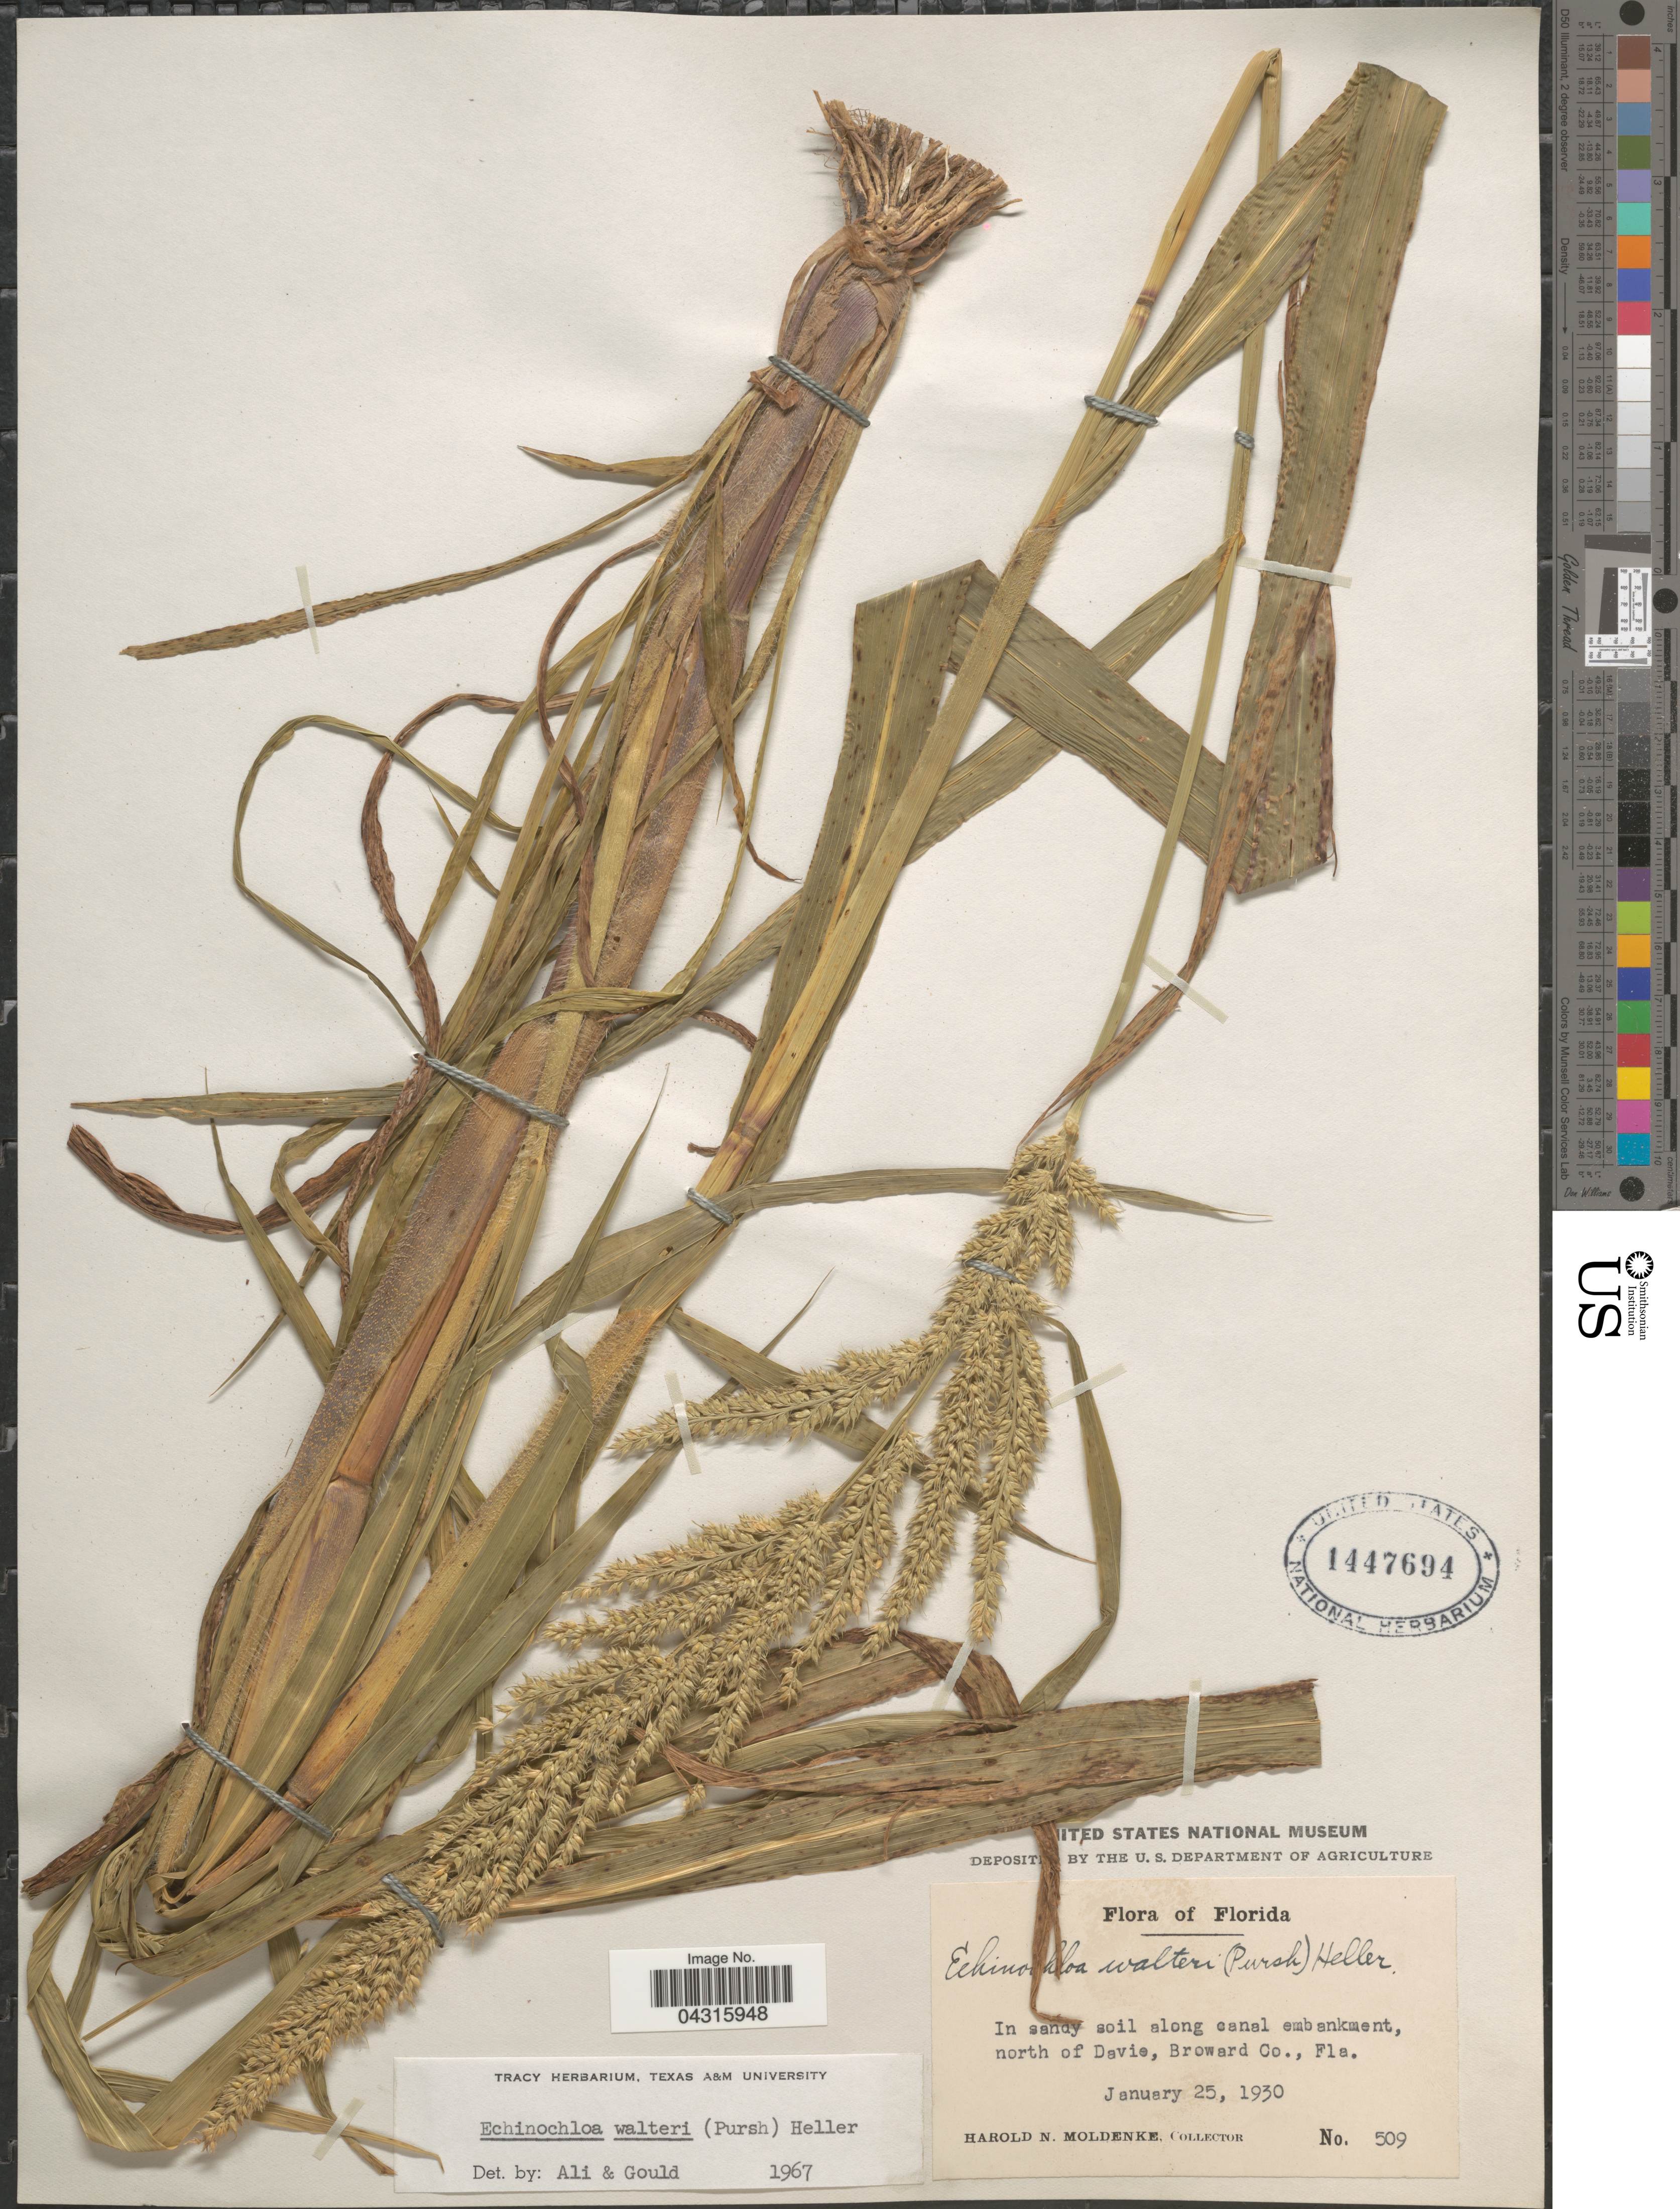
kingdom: Plantae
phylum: Tracheophyta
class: Liliopsida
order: Poales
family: Poaceae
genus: Echinochloa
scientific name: Echinochloa walteri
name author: (Pursh) A. Heller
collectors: H. N. Moldenke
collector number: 509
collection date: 1930-01-25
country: United States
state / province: Florida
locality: In sandy soil along canal embankment, north of Davie, Broward Co.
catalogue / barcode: US 1447694